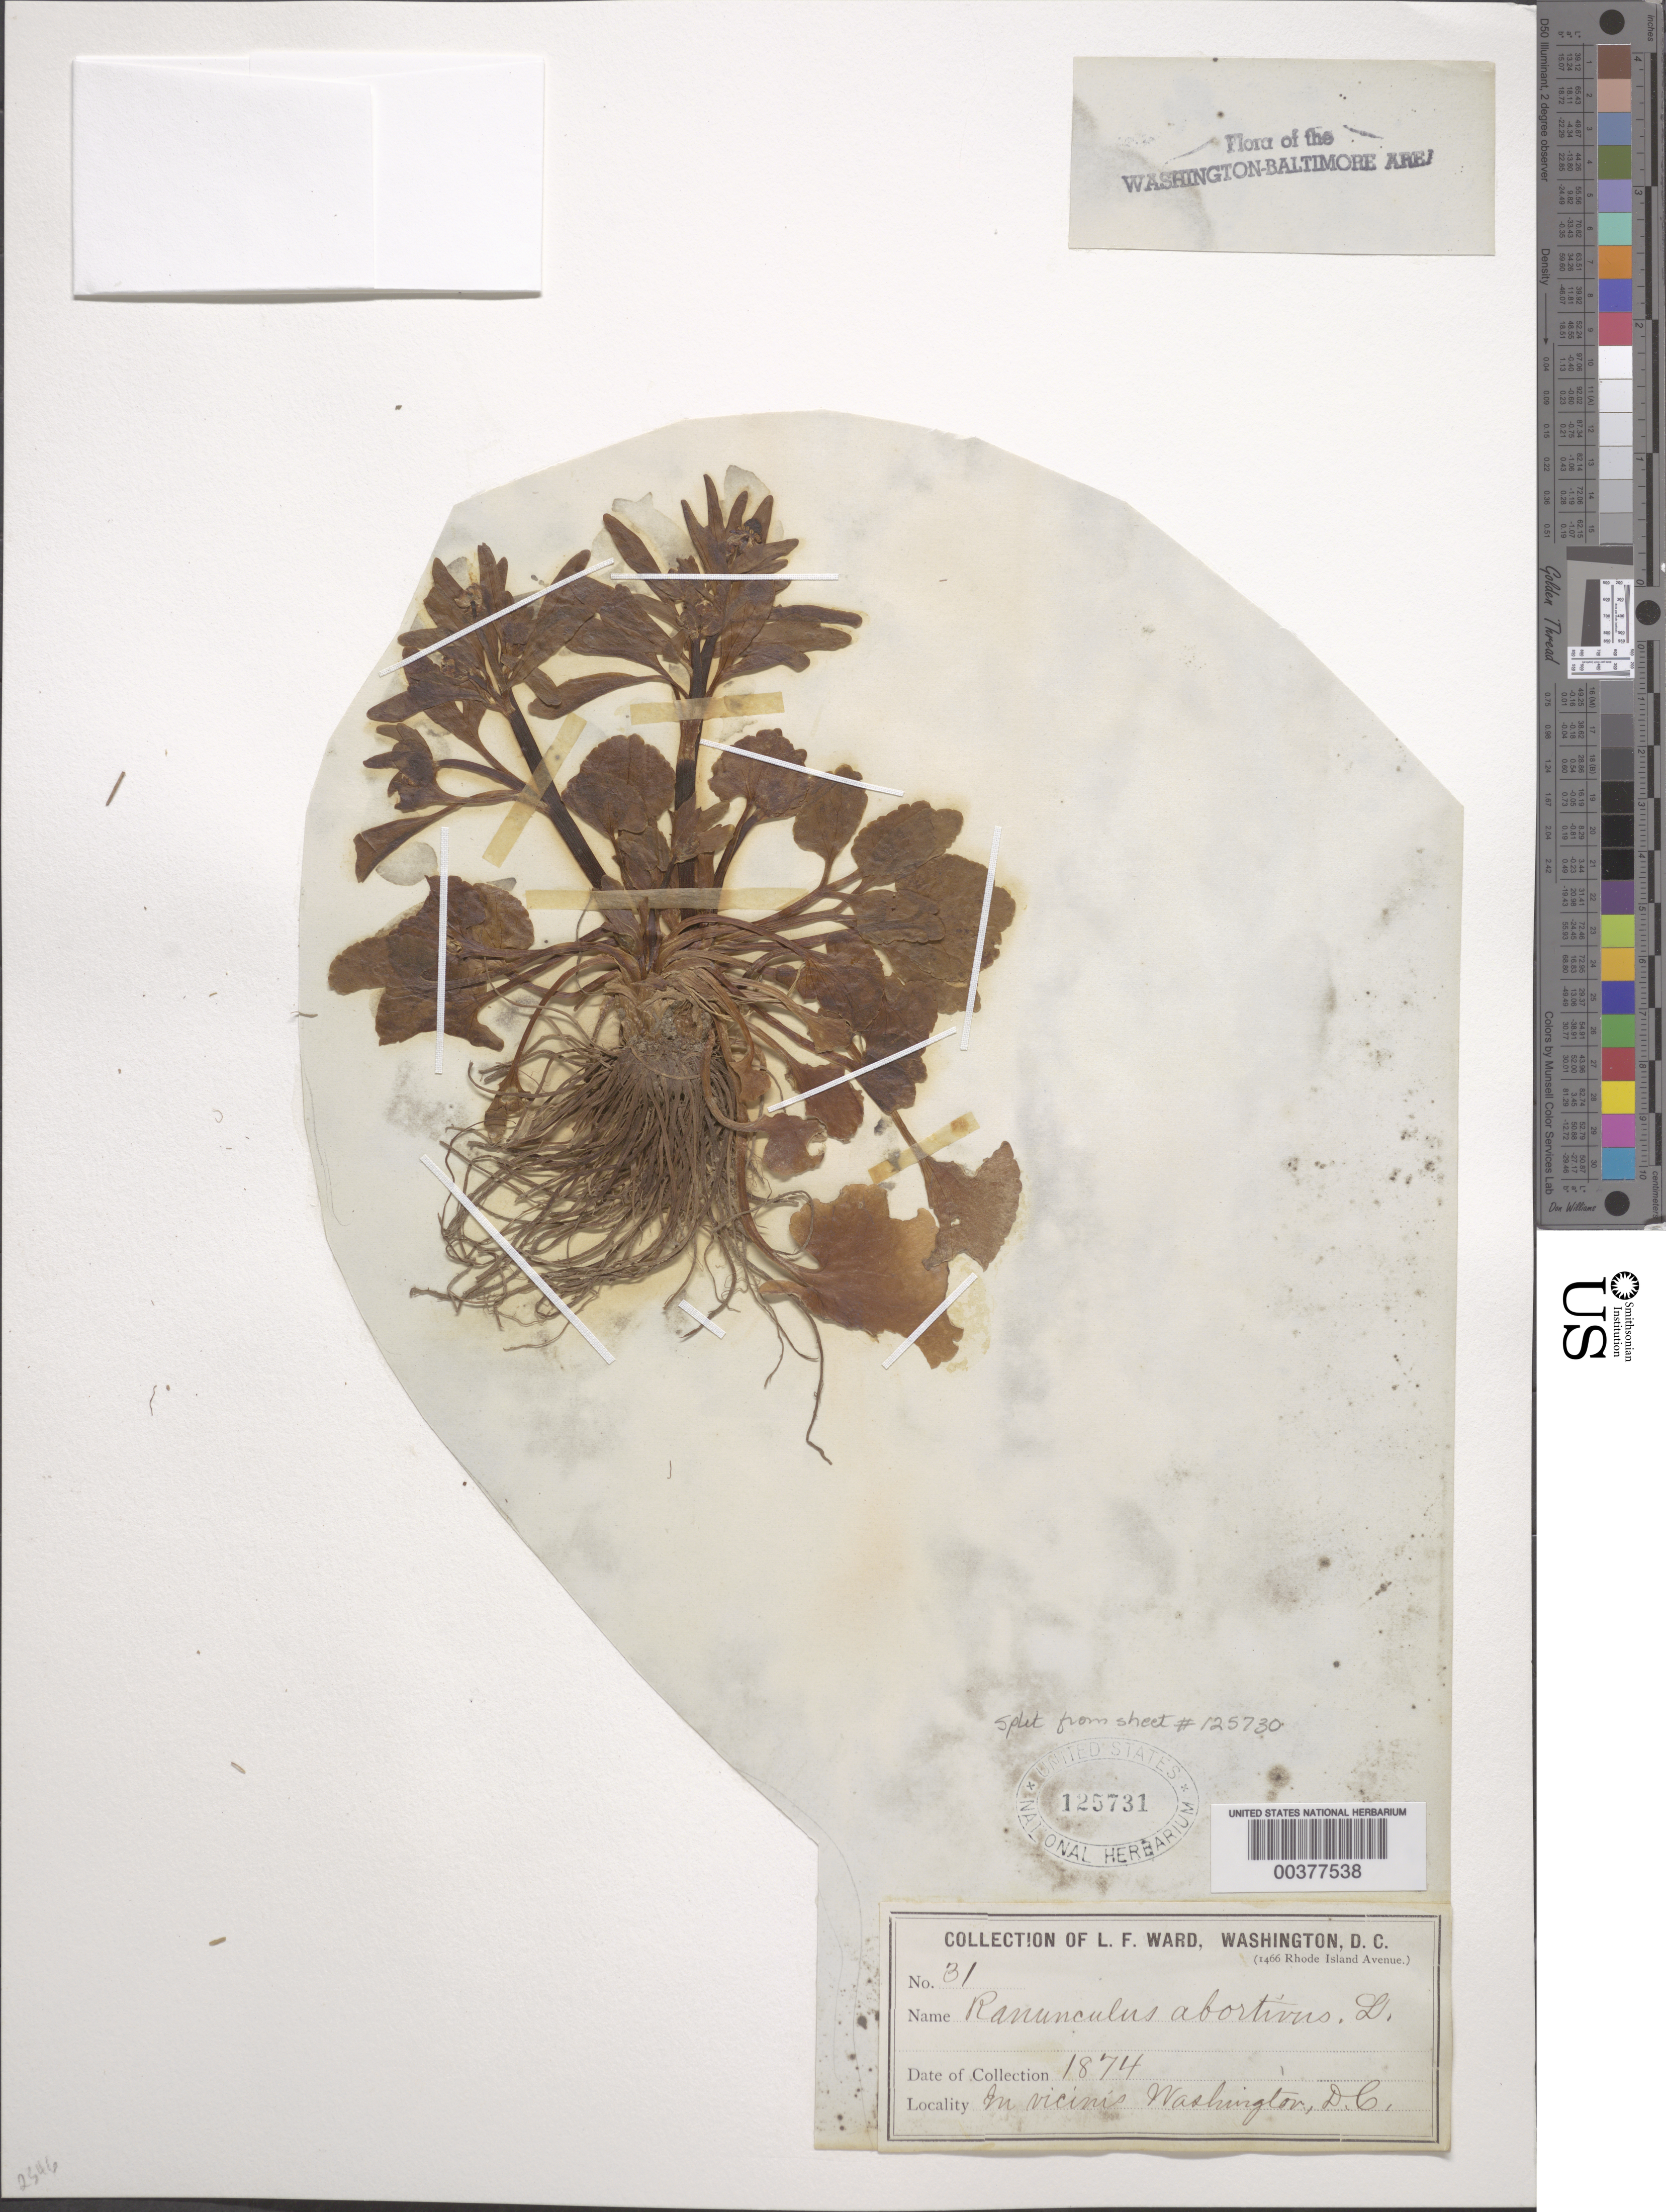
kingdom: Plantae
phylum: Tracheophyta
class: Magnoliopsida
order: Ranunculales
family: Ranunculaceae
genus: Ranunculus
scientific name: Ranunculus abortivus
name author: L.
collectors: L. F. Ward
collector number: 31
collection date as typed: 1874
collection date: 1874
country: United States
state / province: District of Columbia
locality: Washington DC area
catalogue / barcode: US 125731